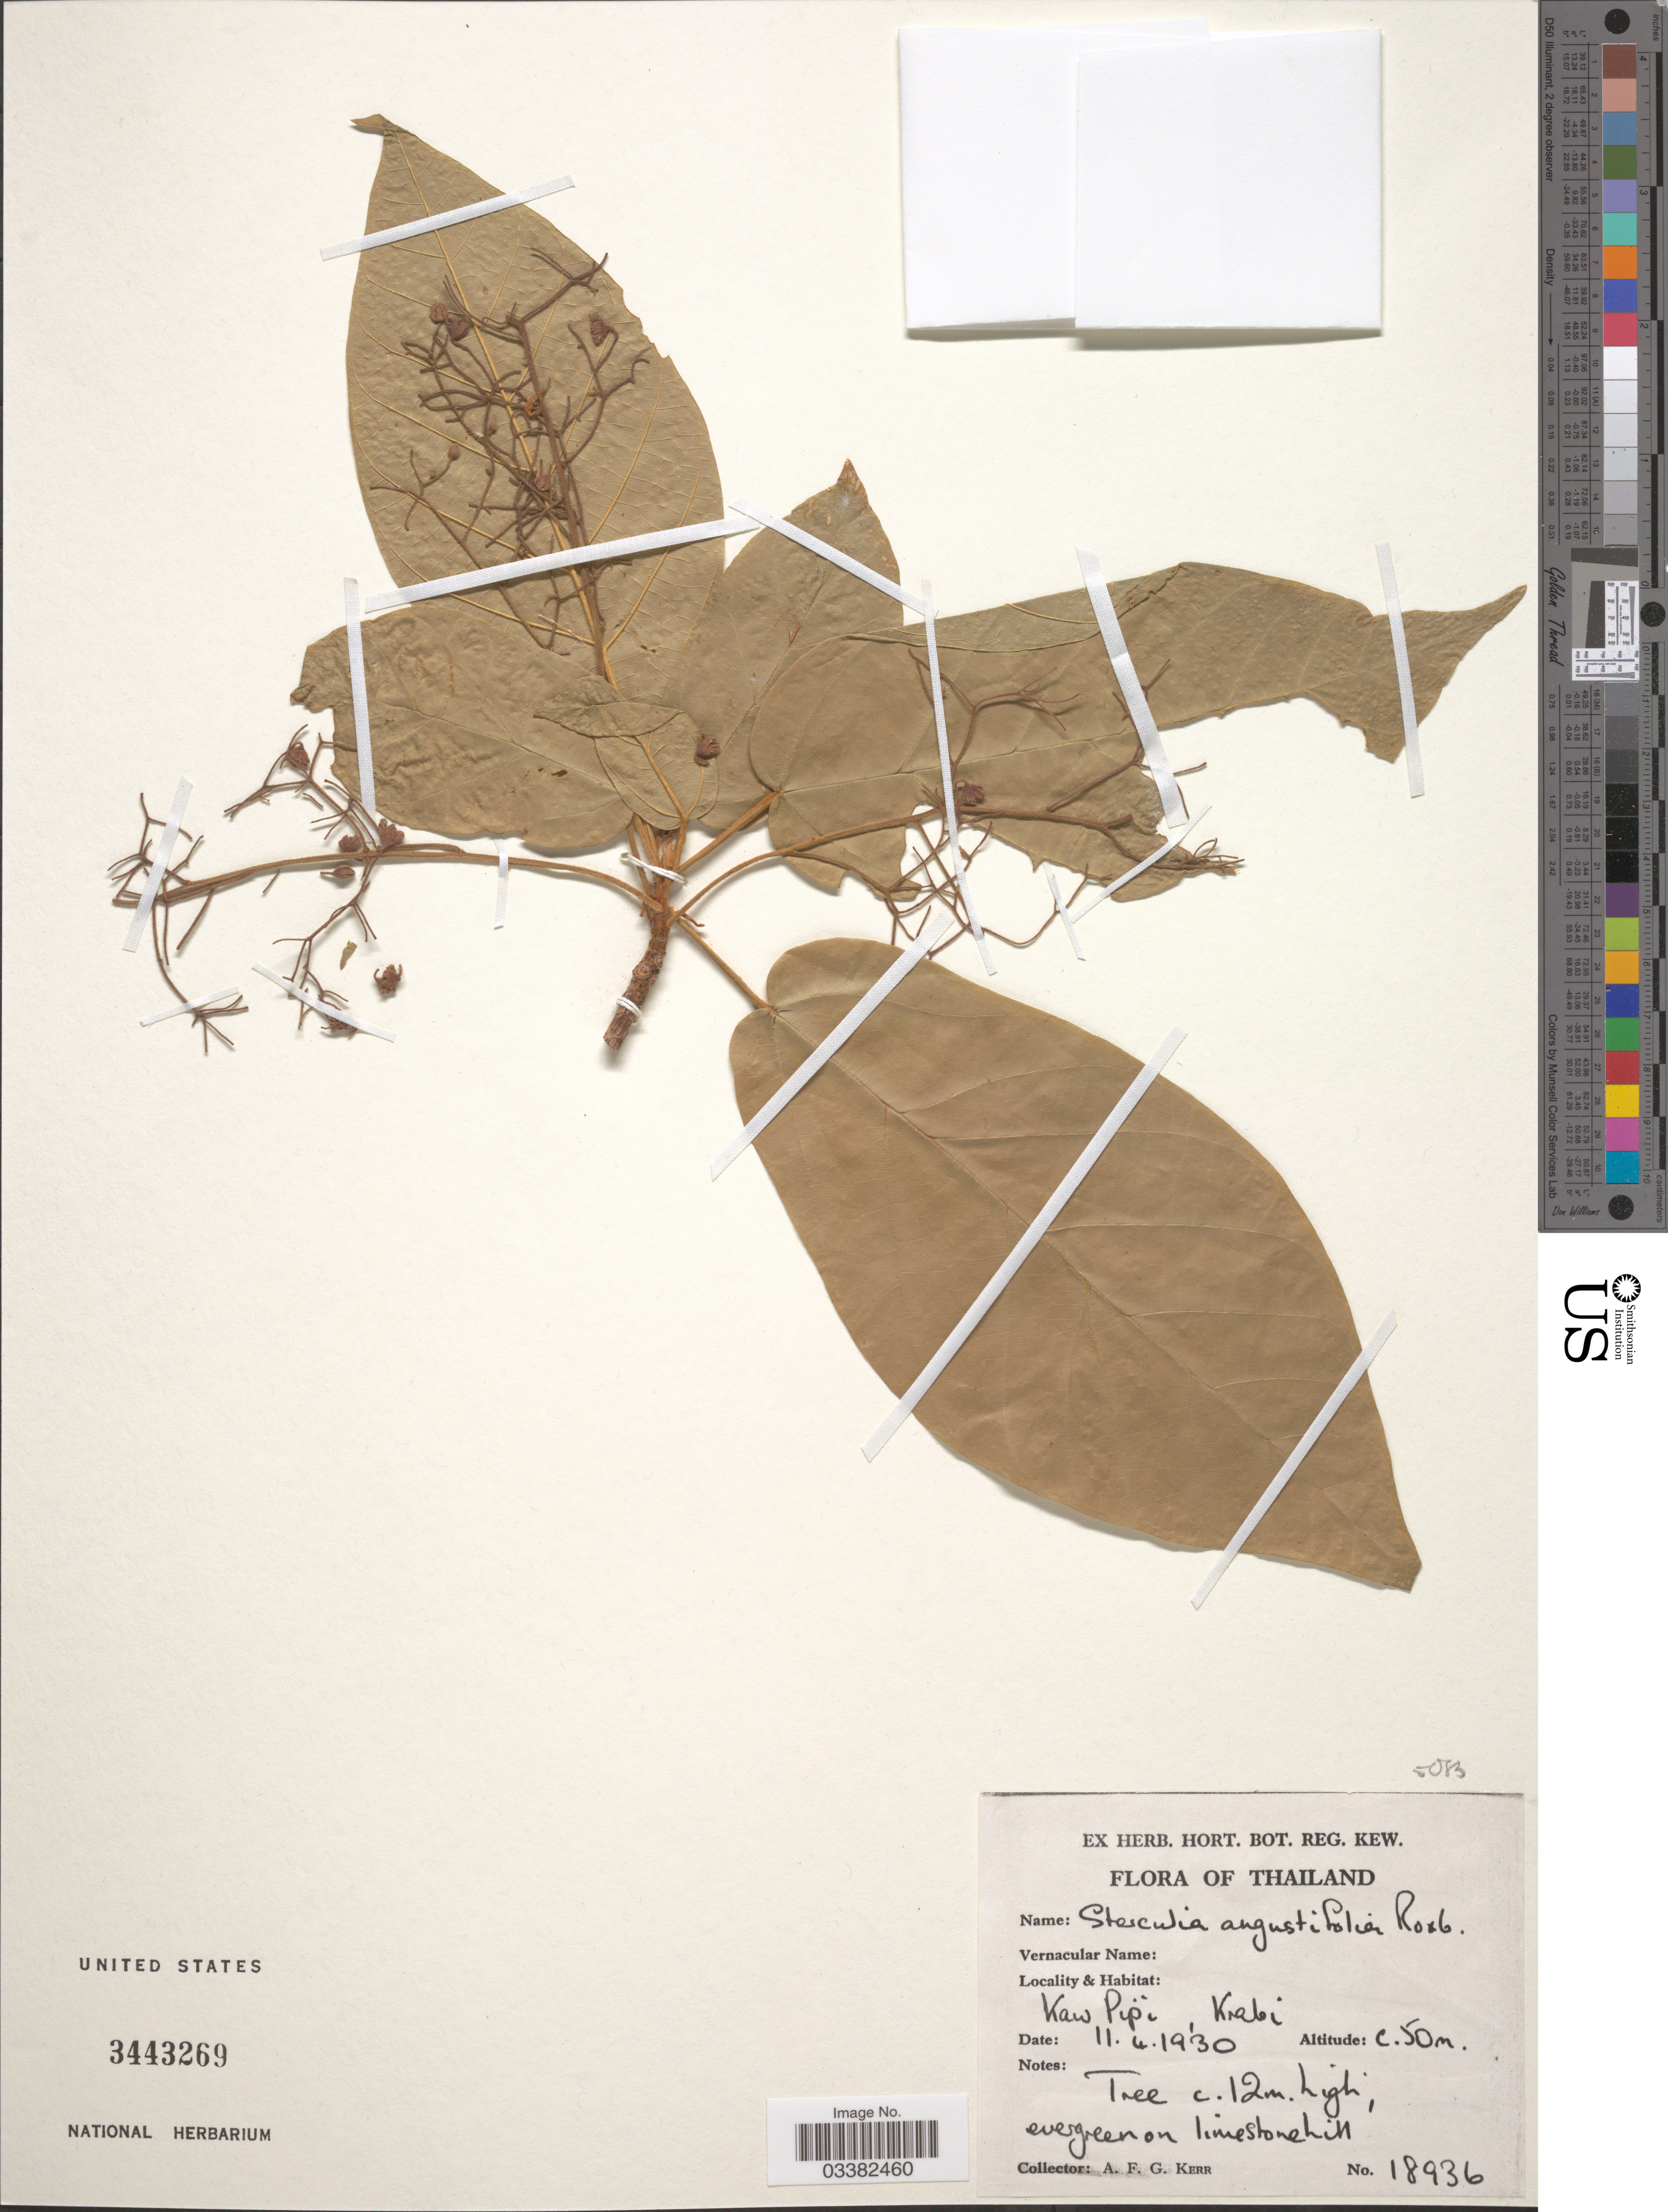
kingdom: Plantae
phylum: Tracheophyta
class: Magnoliopsida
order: Malvales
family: Malvaceae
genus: Sterculia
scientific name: Sterculia angustifolia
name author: Roxb. ex G. Don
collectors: A. F. G. Kerr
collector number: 18936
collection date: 1930-04-11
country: Thailand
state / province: Krabi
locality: Kaw Pipi, Krabi.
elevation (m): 50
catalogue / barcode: US 3443269